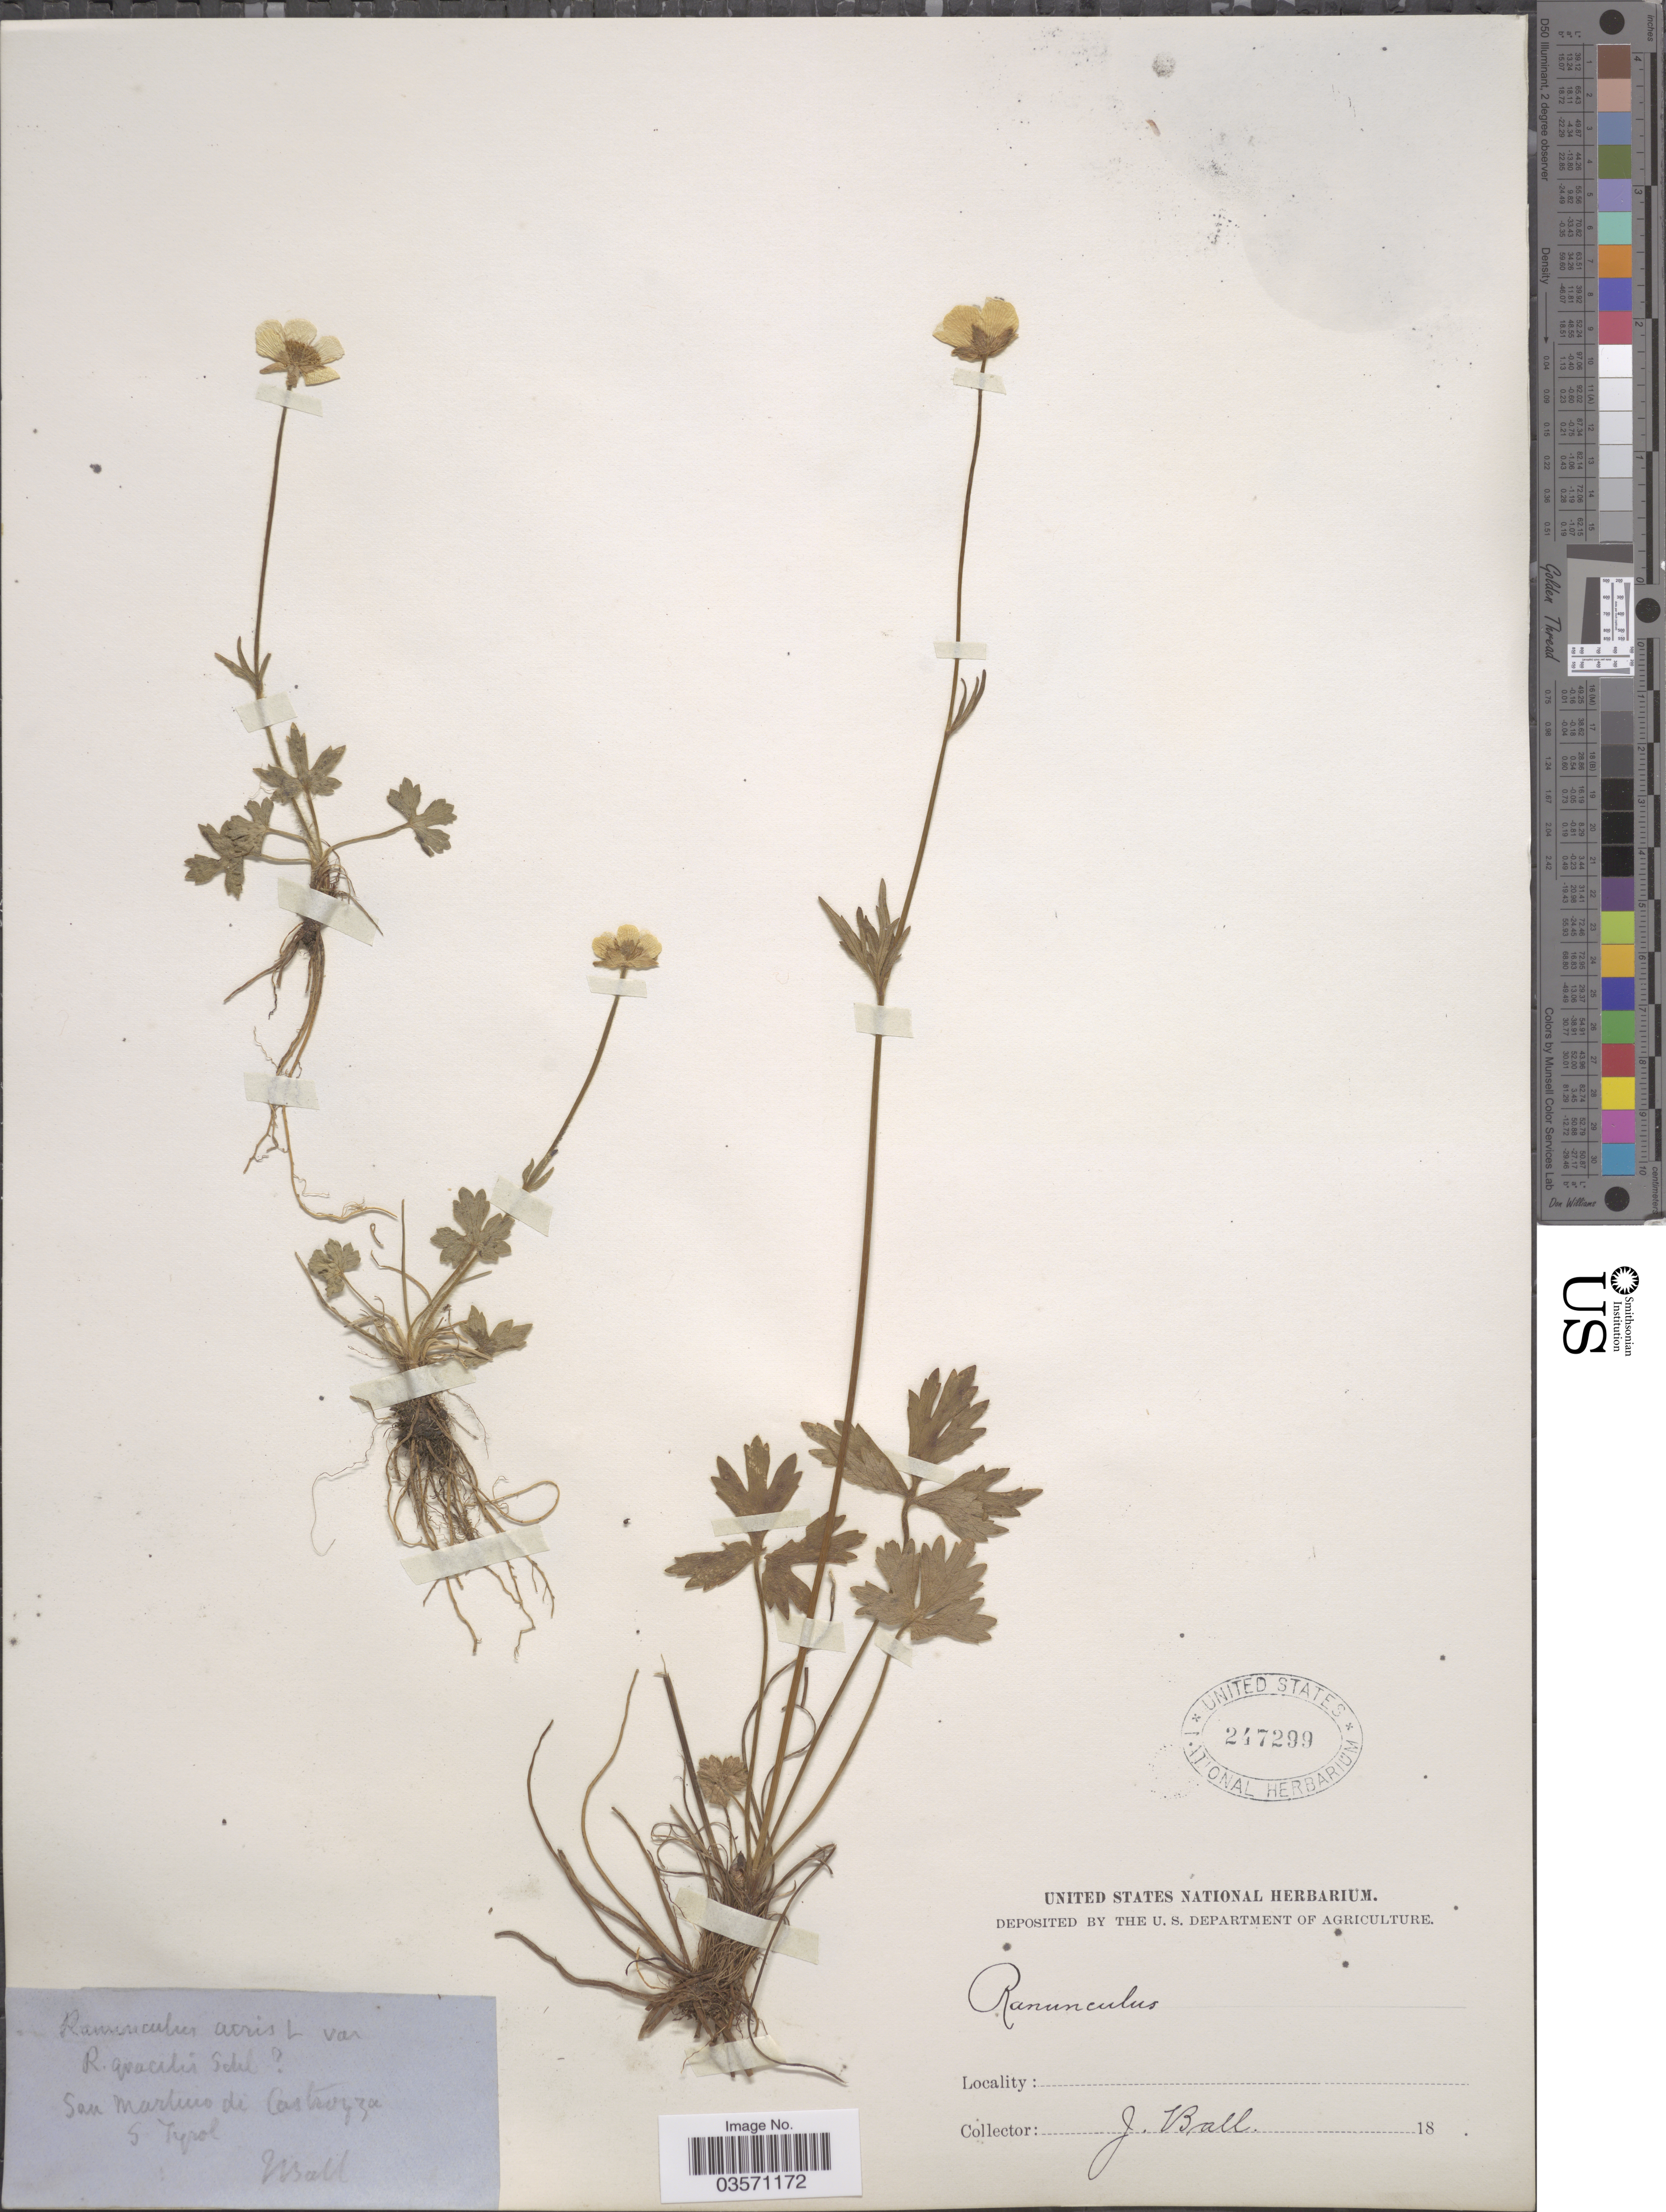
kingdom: Plantae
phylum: Tracheophyta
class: Magnoliopsida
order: Ranunculales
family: Ranunculaceae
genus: Ranunculus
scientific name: Ranunculus acris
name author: L.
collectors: J. Ball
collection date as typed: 18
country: Italy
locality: San Martino di Castrozza S Tyrol.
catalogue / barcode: US 247299